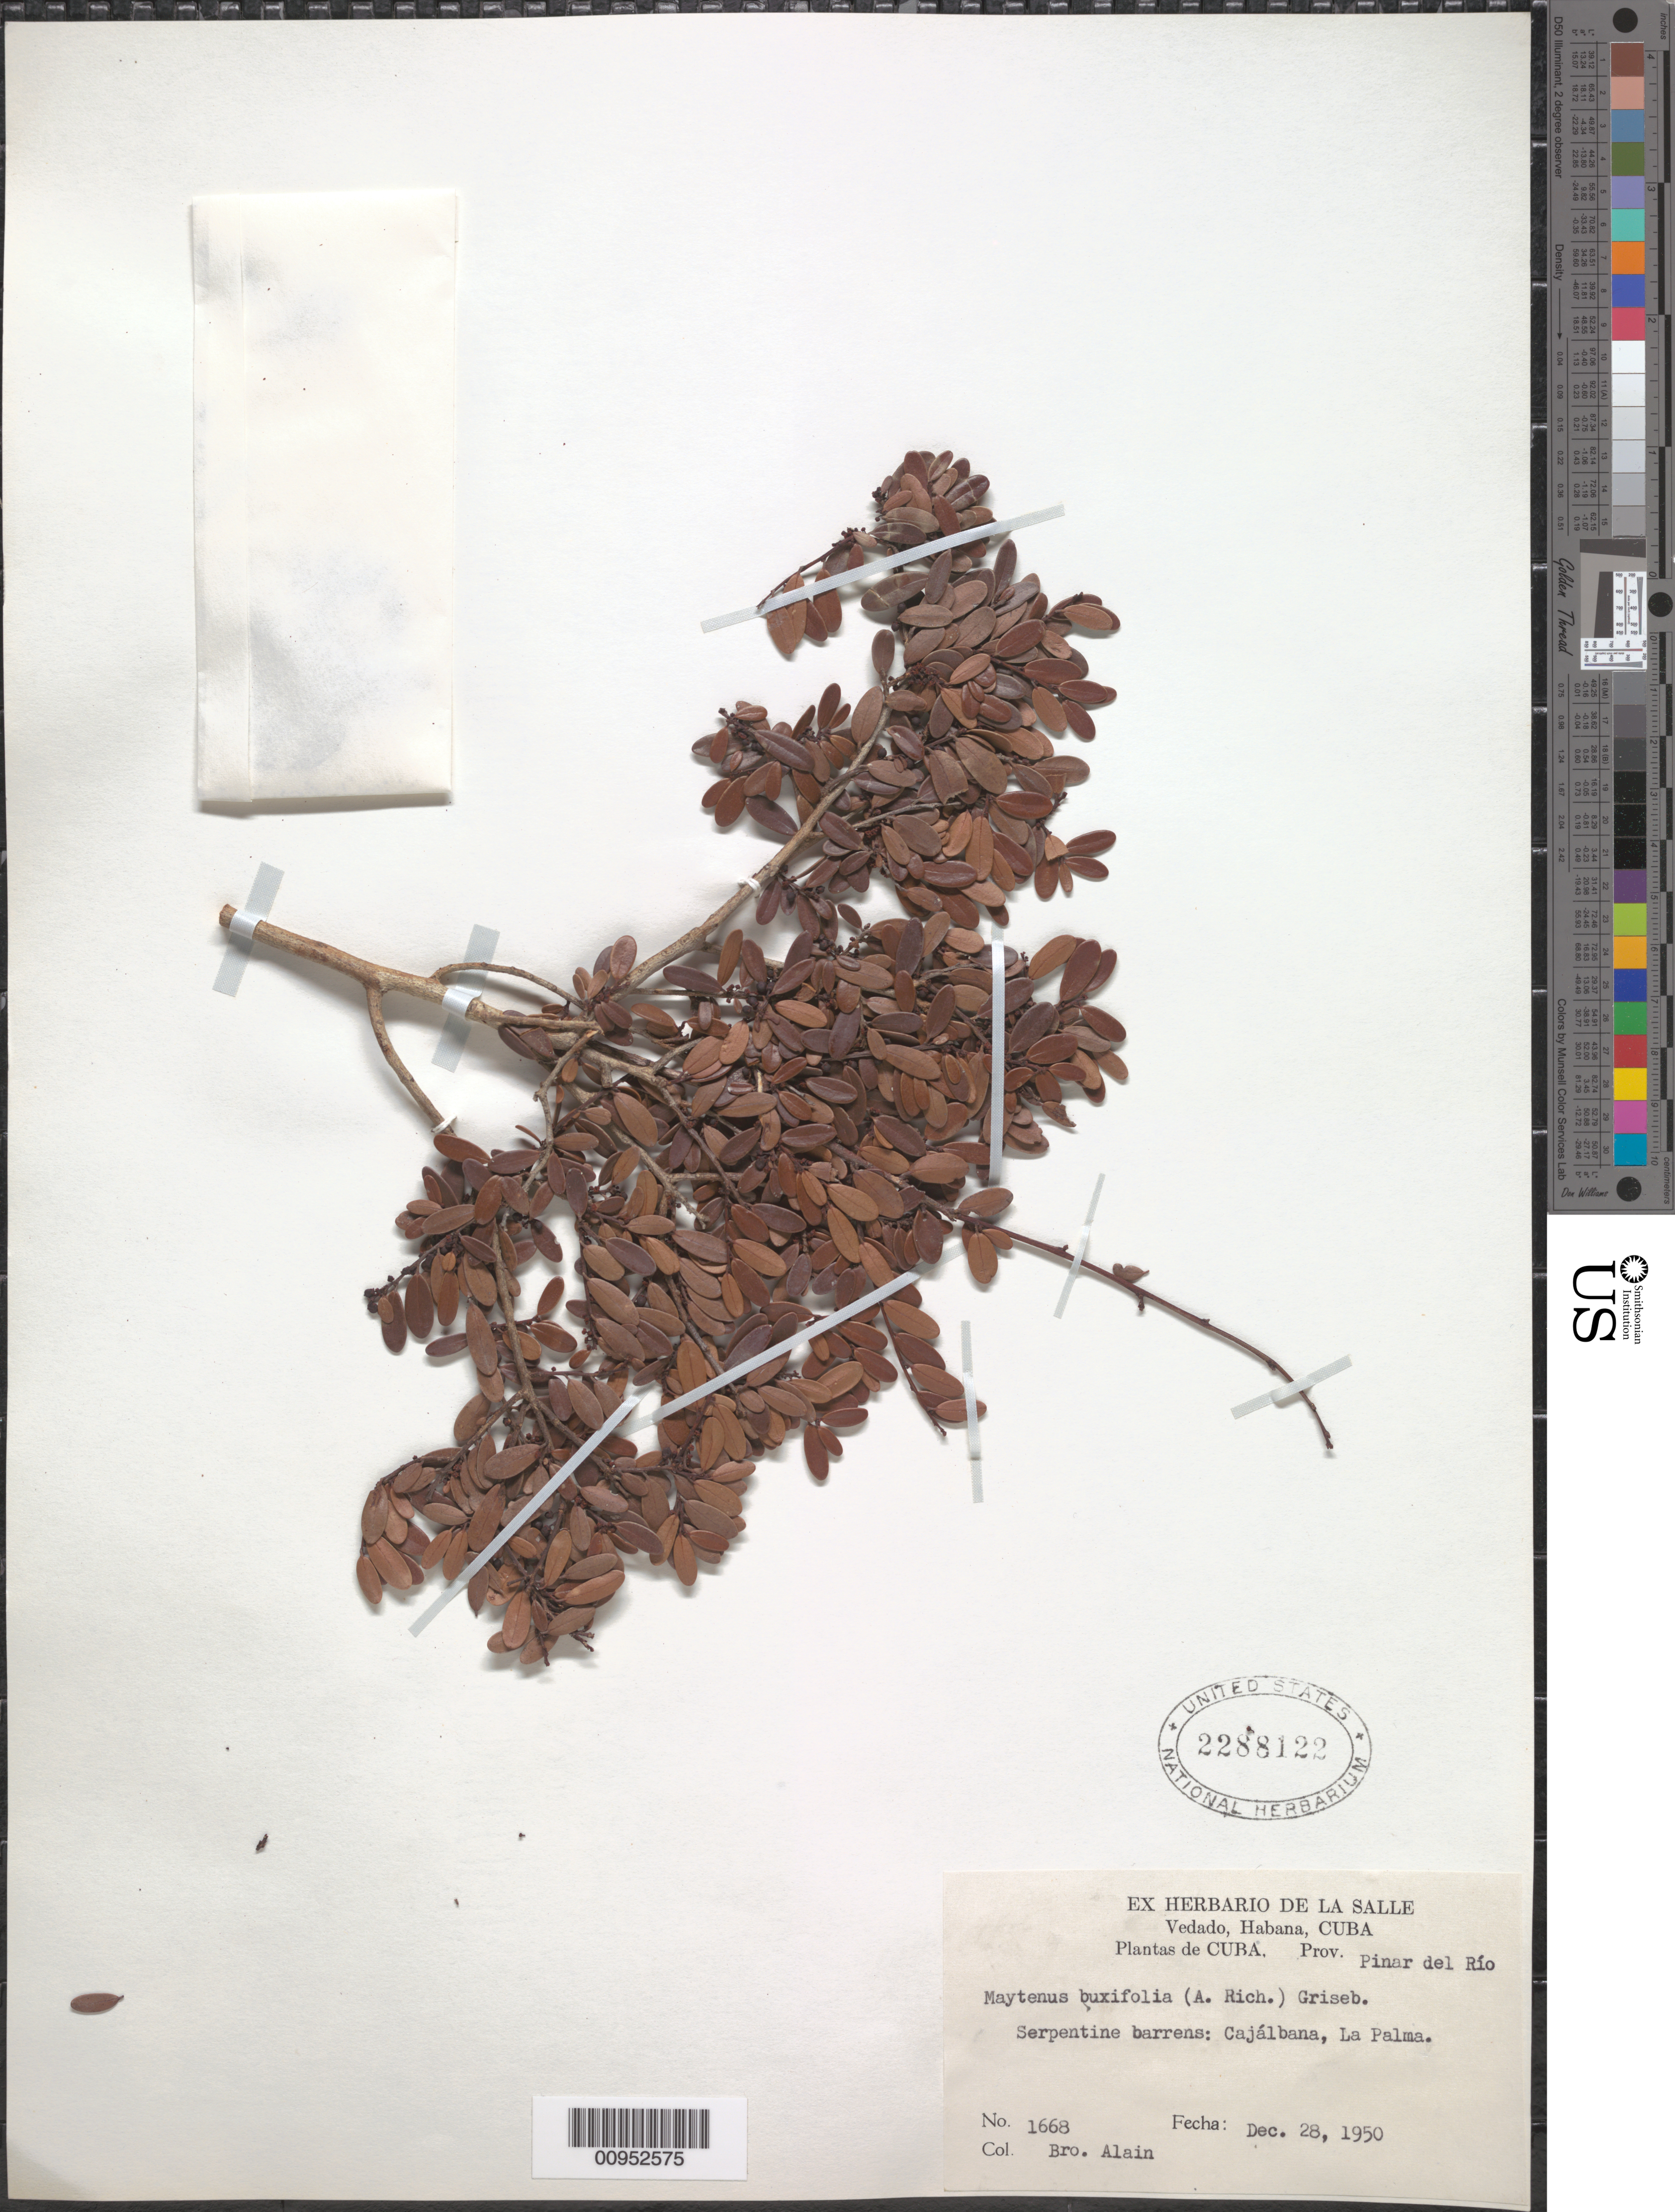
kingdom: Plantae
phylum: Tracheophyta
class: Magnoliopsida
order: Celastrales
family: Celastraceae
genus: Maytenus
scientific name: Maytenus buxifolia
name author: (A. Rich.) Griseb.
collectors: A. H. Liogier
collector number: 1668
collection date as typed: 28 Dec 1950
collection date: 1950-12-28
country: Cuba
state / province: Pinar del Rio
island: Cuba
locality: Cajálbana, La Plama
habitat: Serpentine barrens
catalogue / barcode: US 2288122